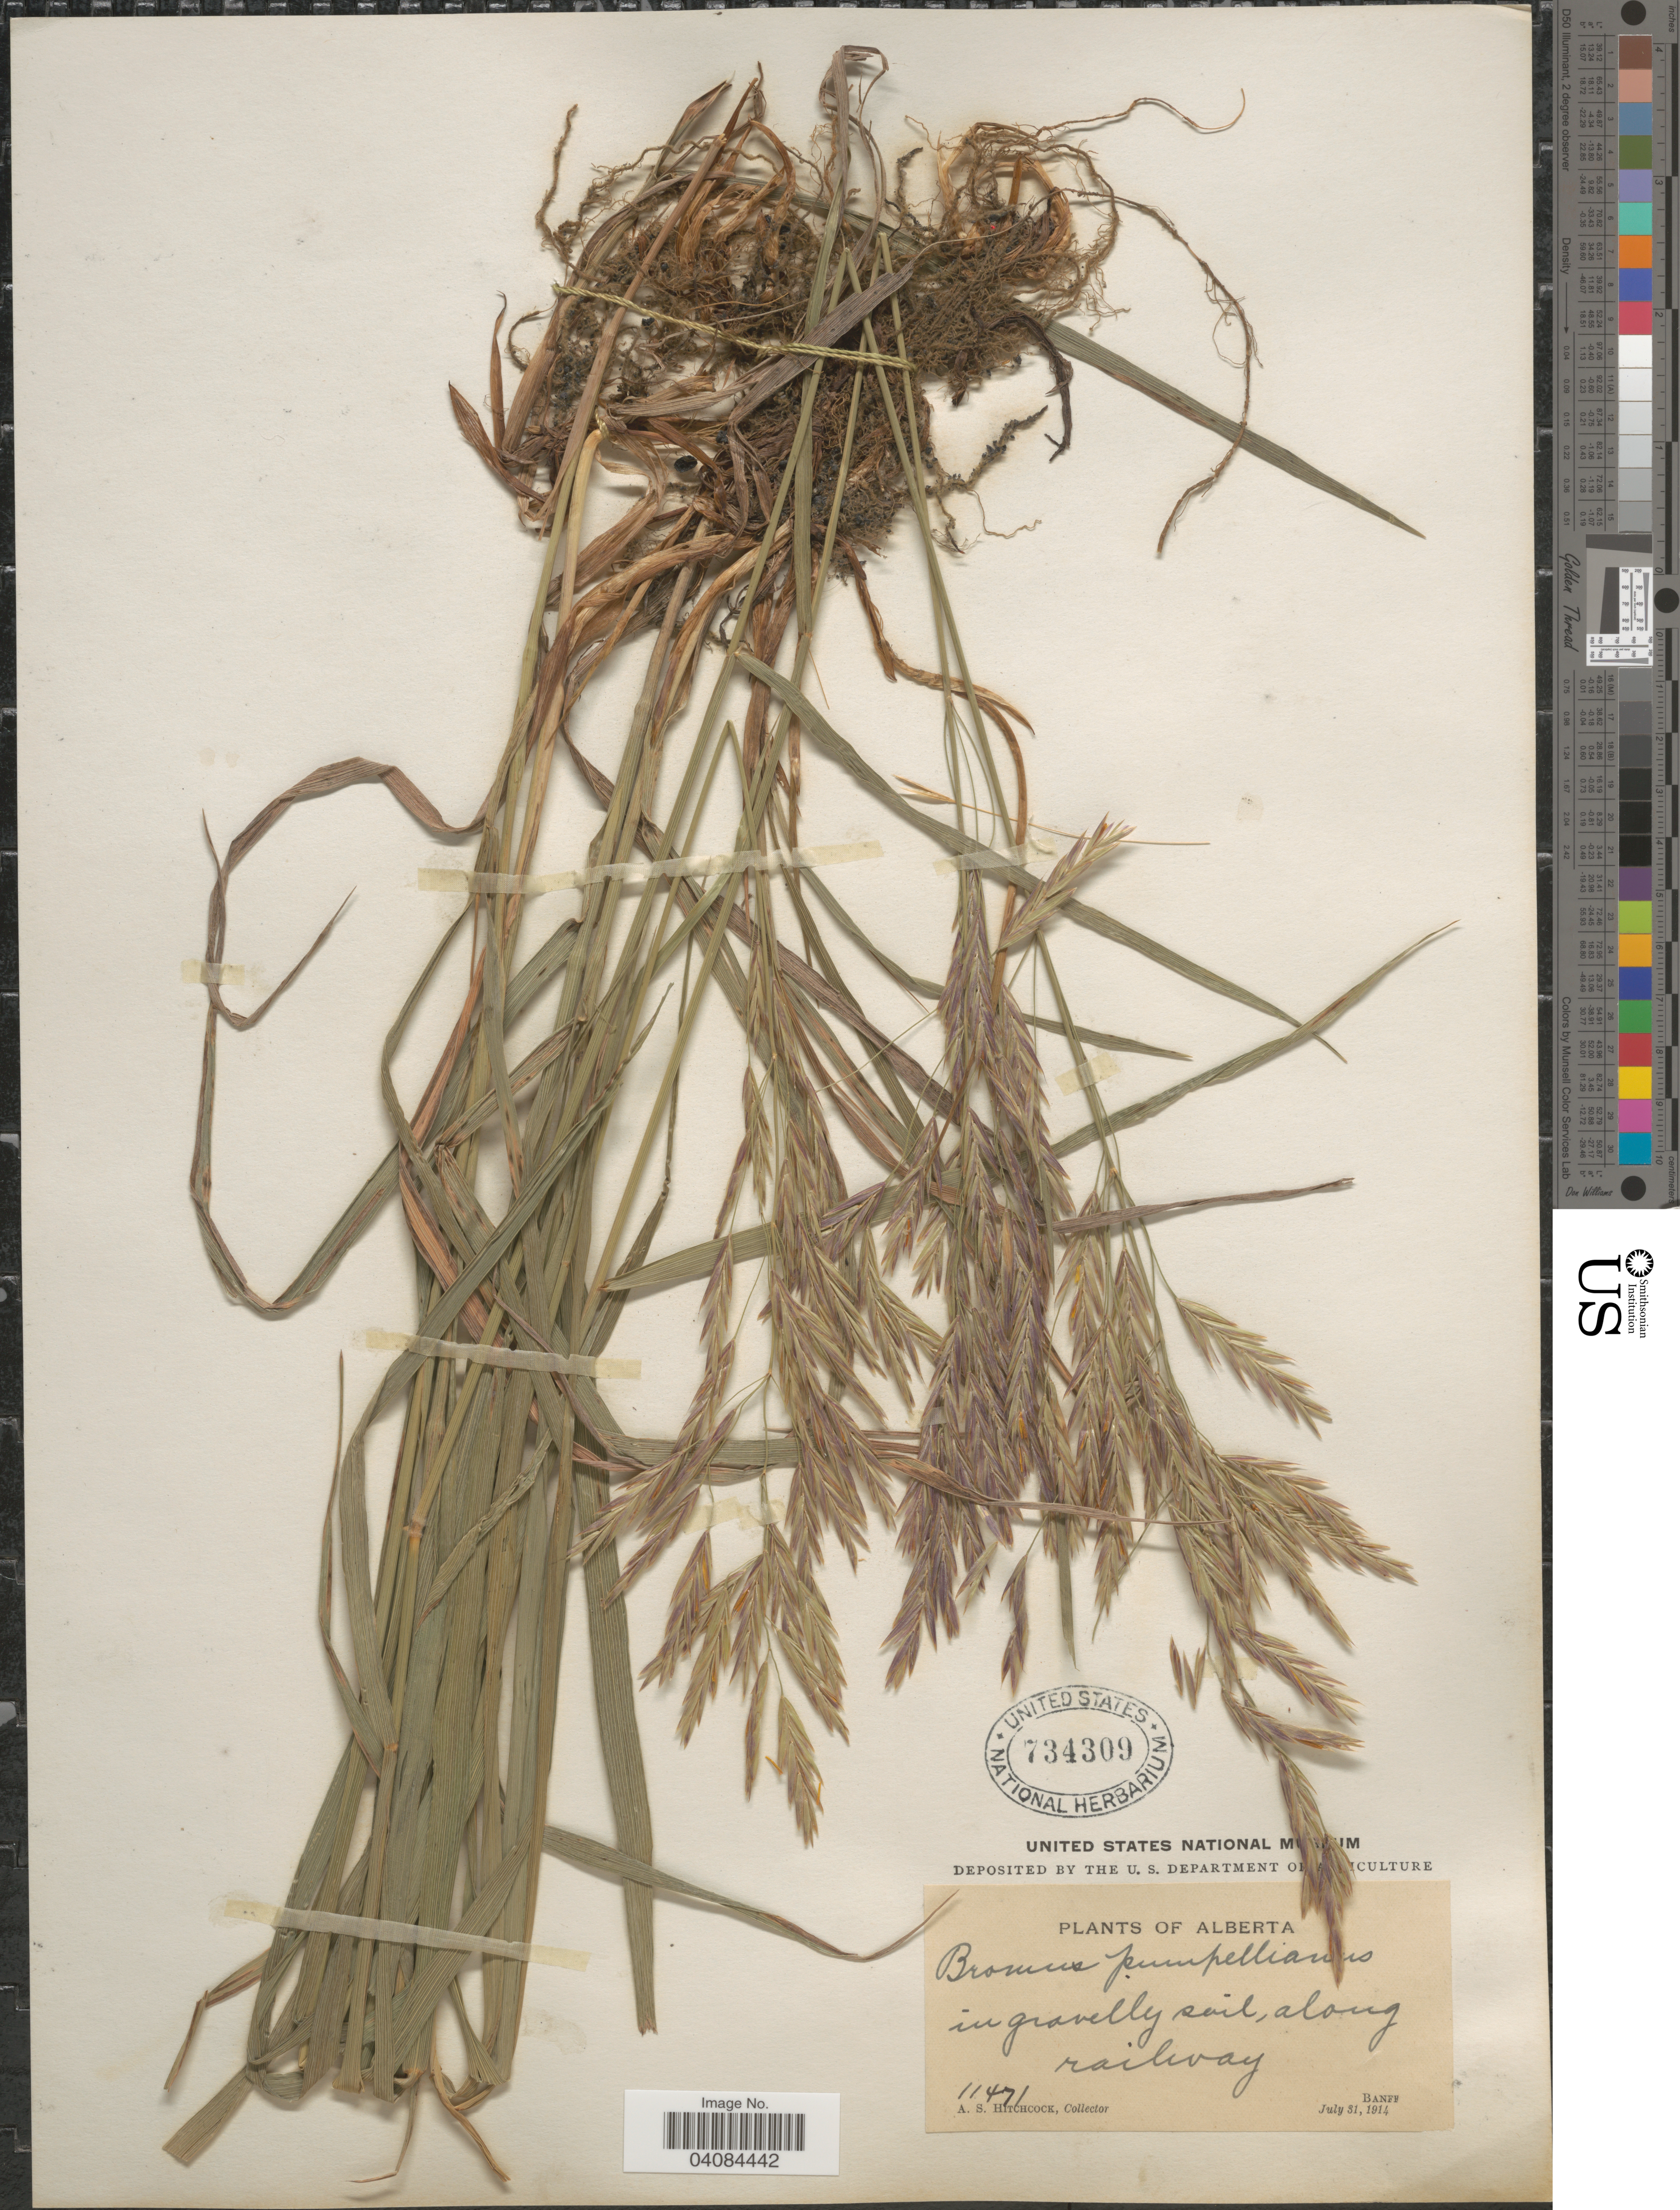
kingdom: Plantae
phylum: Tracheophyta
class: Liliopsida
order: Poales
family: Poaceae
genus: Bromus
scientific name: Bromus pumpellianus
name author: Scribn.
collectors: A. S. Hitchcock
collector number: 11471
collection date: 1914-07-31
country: Canada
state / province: Alberta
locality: In gravelly soil, along railway. Banff.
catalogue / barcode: US 734309